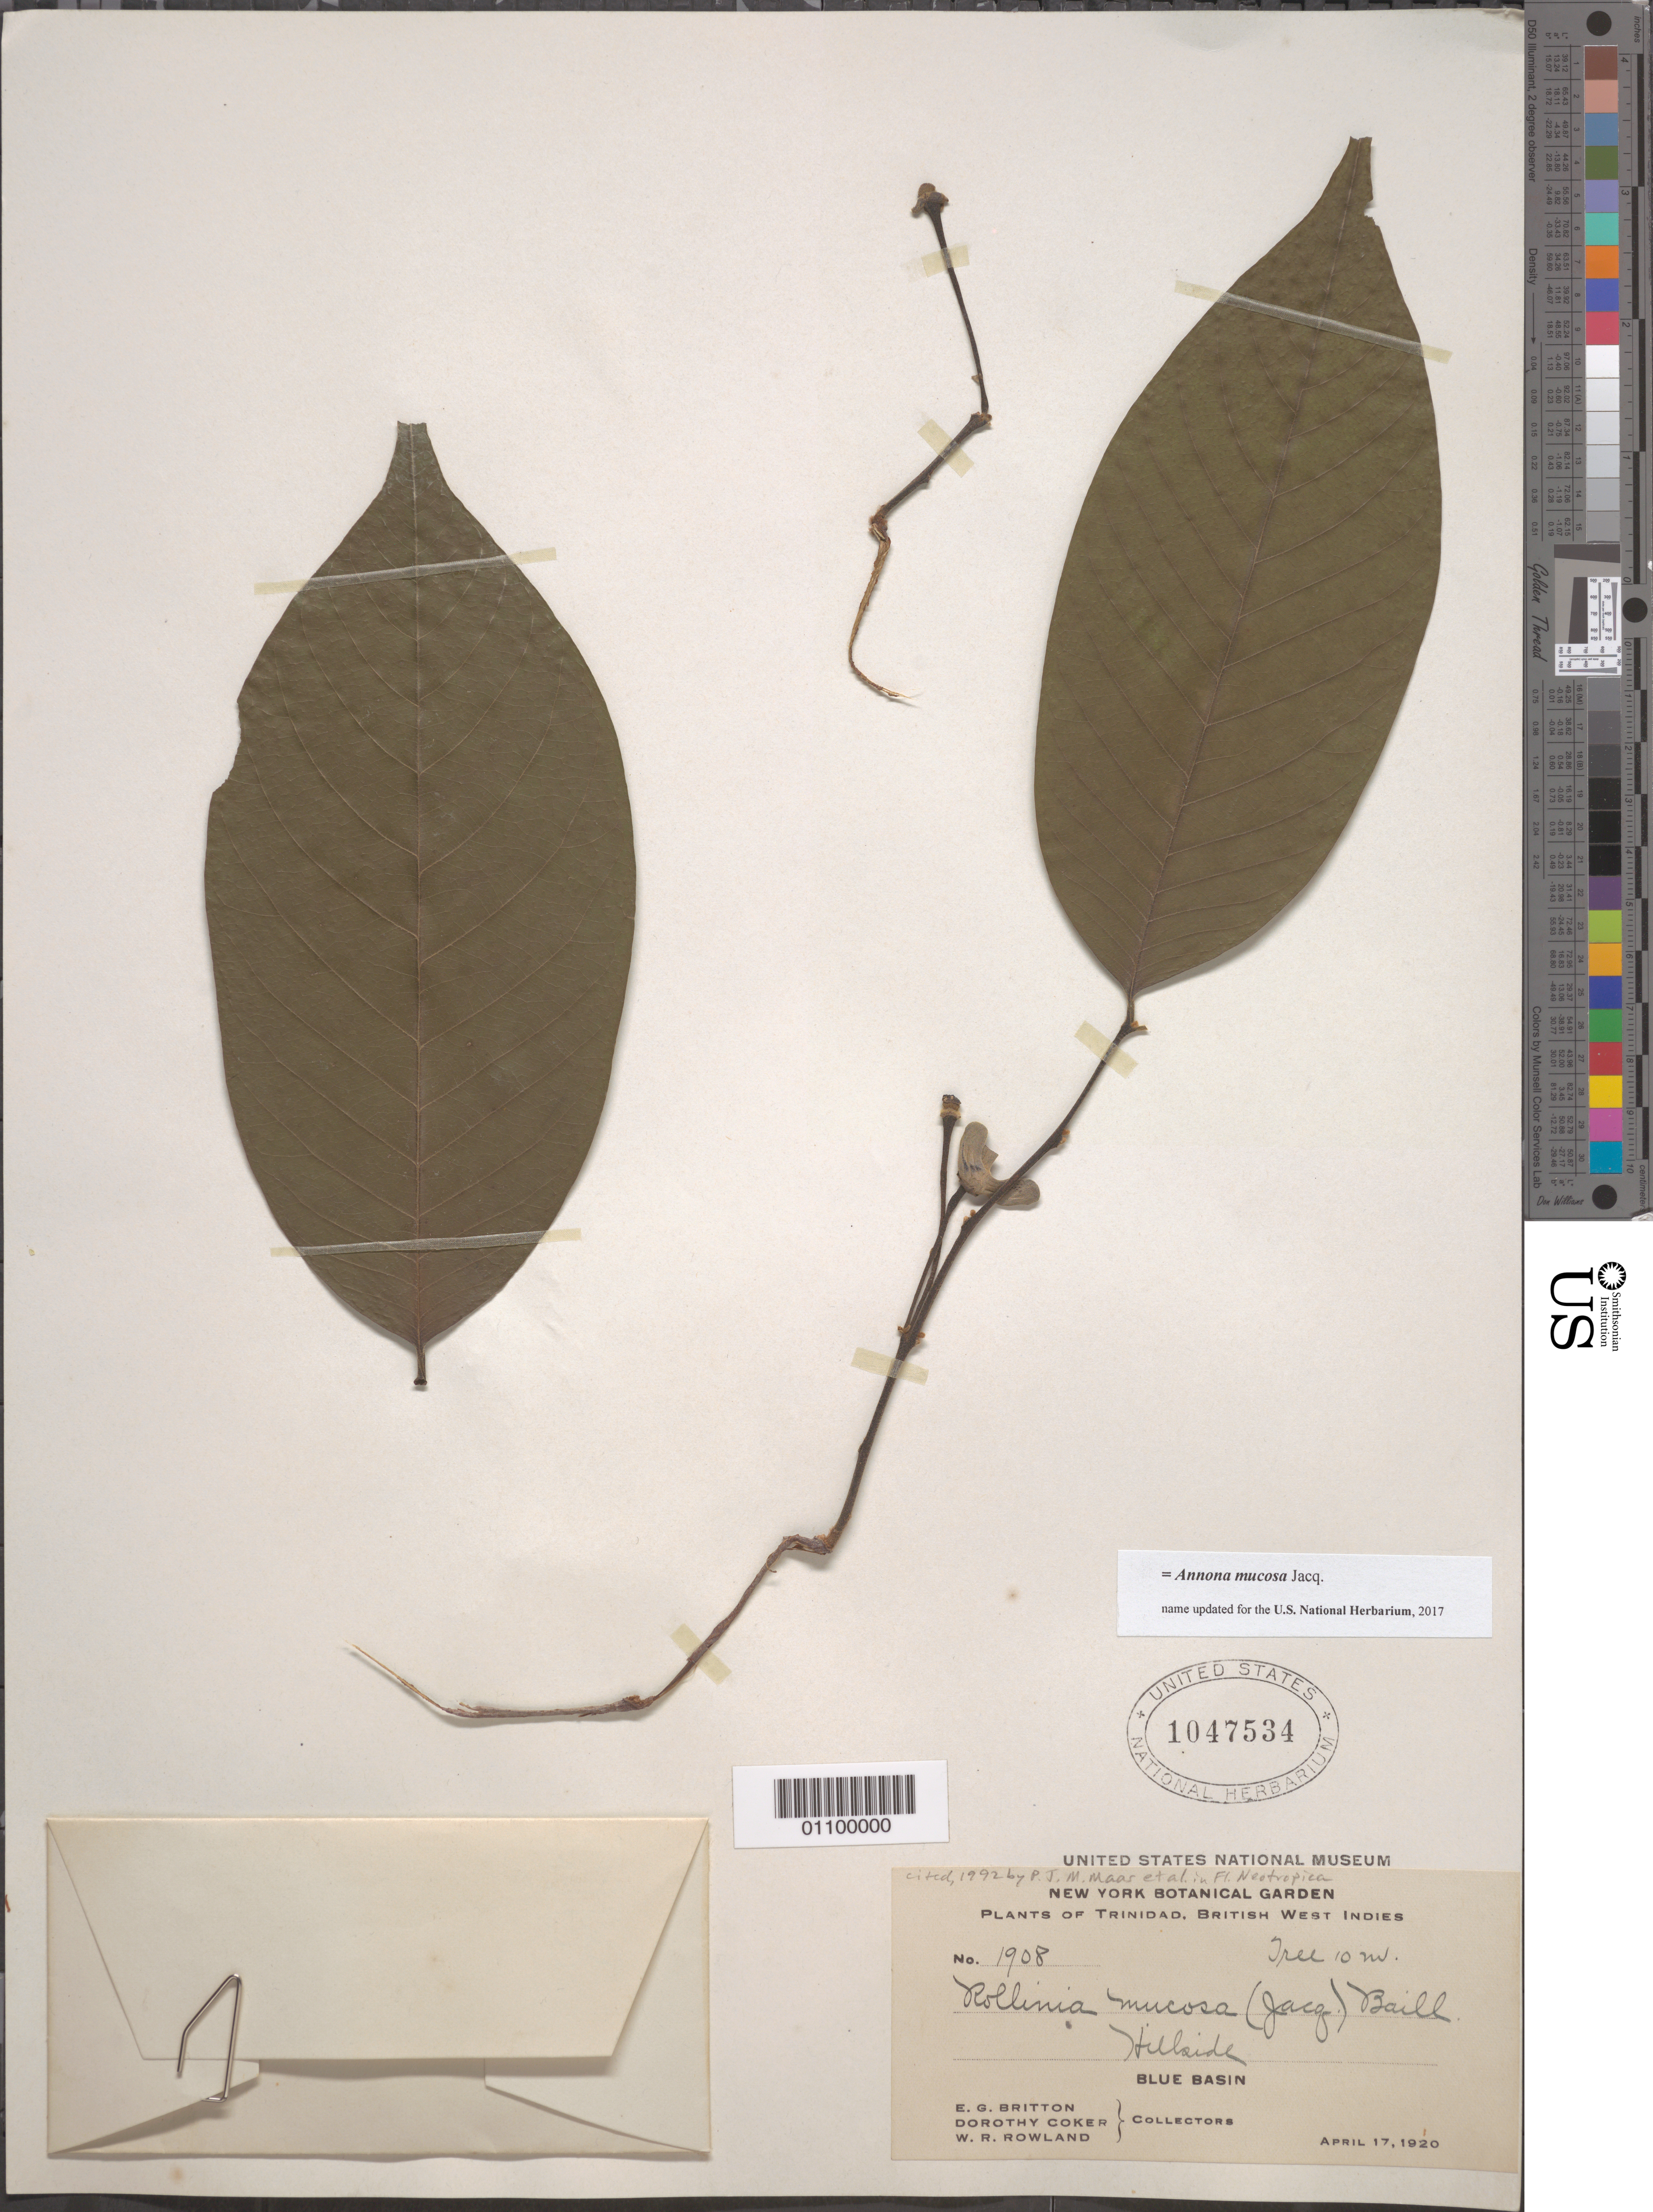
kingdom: Plantae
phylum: Tracheophyta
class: Magnoliopsida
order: Magnoliales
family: Annonaceae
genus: Annona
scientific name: Annona mucosa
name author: Jacq.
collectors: E. G. Britton, D. Coker & W. Rowland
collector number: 1908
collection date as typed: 17 Apr 1920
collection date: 1920-04-17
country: Trinidad and Tobago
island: Trinidad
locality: Hillside, Blue Basin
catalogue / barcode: US 1047534